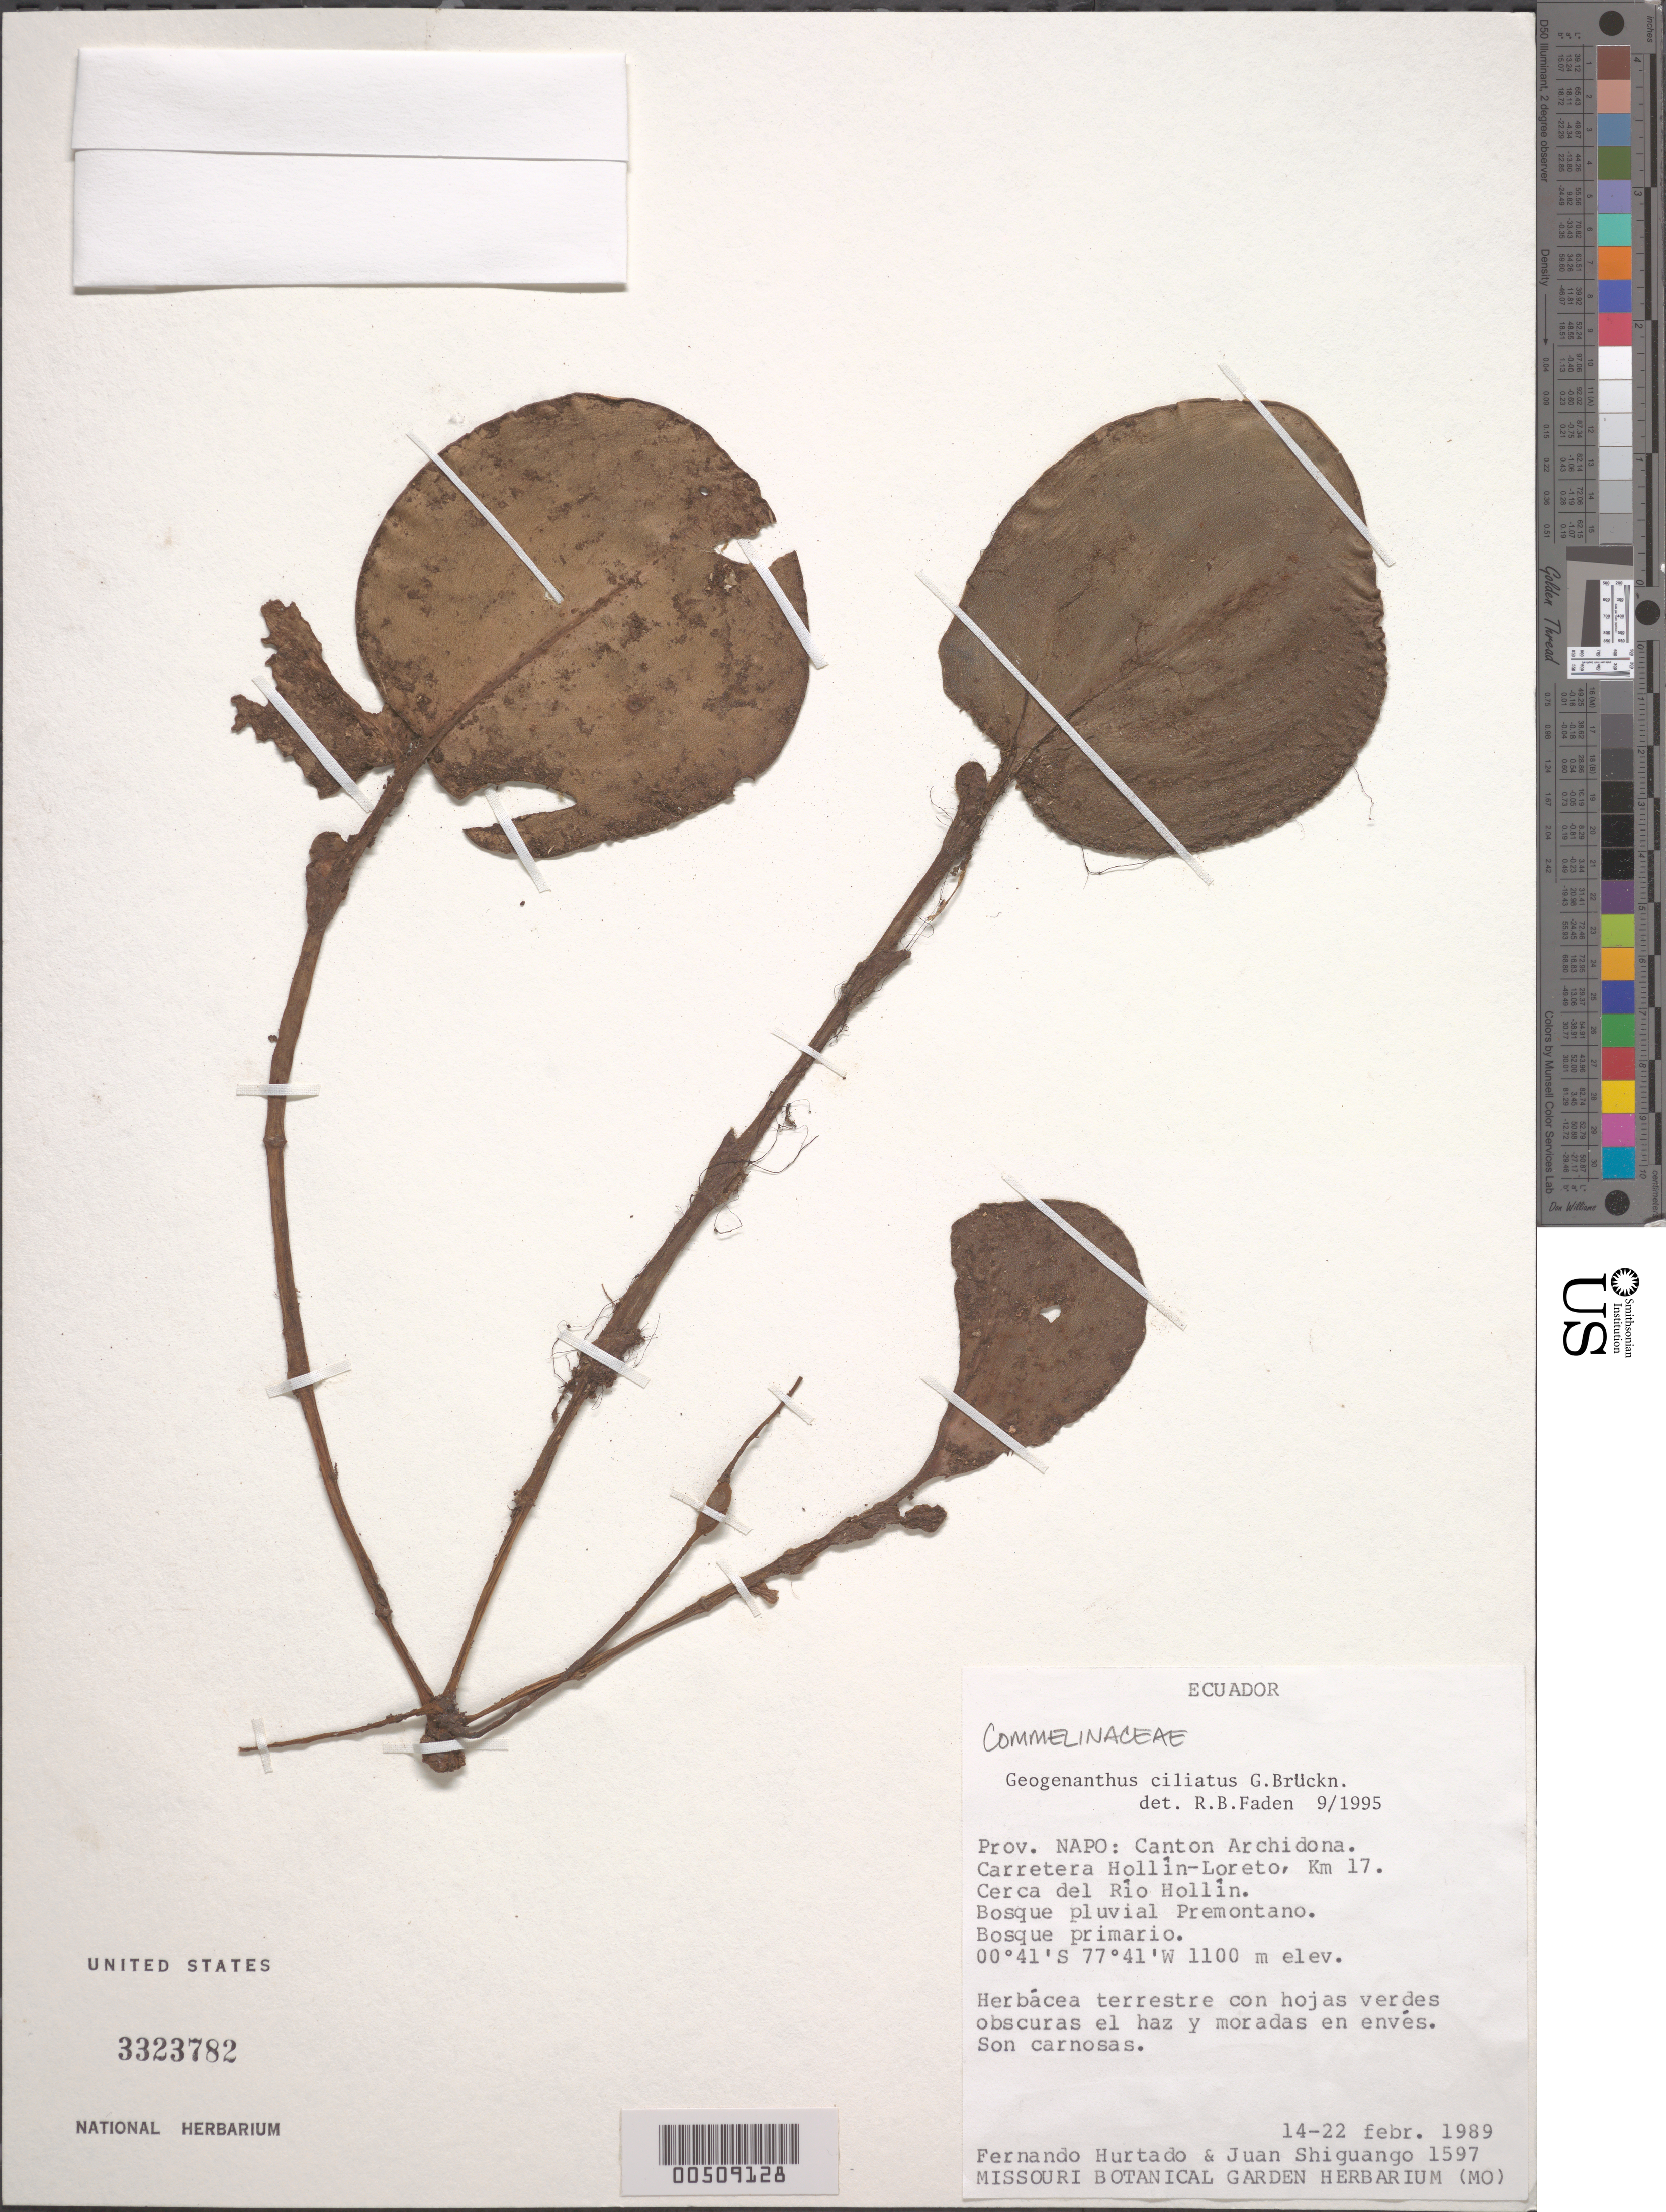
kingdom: Plantae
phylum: Tracheophyta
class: Liliopsida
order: Commelinales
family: Commelinaceae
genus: Geogenanthus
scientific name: Geogenanthus ciliatus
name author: G. Brückn.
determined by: Faden, Robert B., (US), Smithsonian Institution - National Museum of Natural History (UNITED STATES)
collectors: F. Hurtado & J. Shiguango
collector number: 1597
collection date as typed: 14 Feb 1989 to 22 Feb 1989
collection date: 1989-02-14/1989-02-22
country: Ecuador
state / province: Napo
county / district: Archidona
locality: Canton archidona, Carretera hollin-loreto, Cerca del Rio hollin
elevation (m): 1100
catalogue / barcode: US 3323782